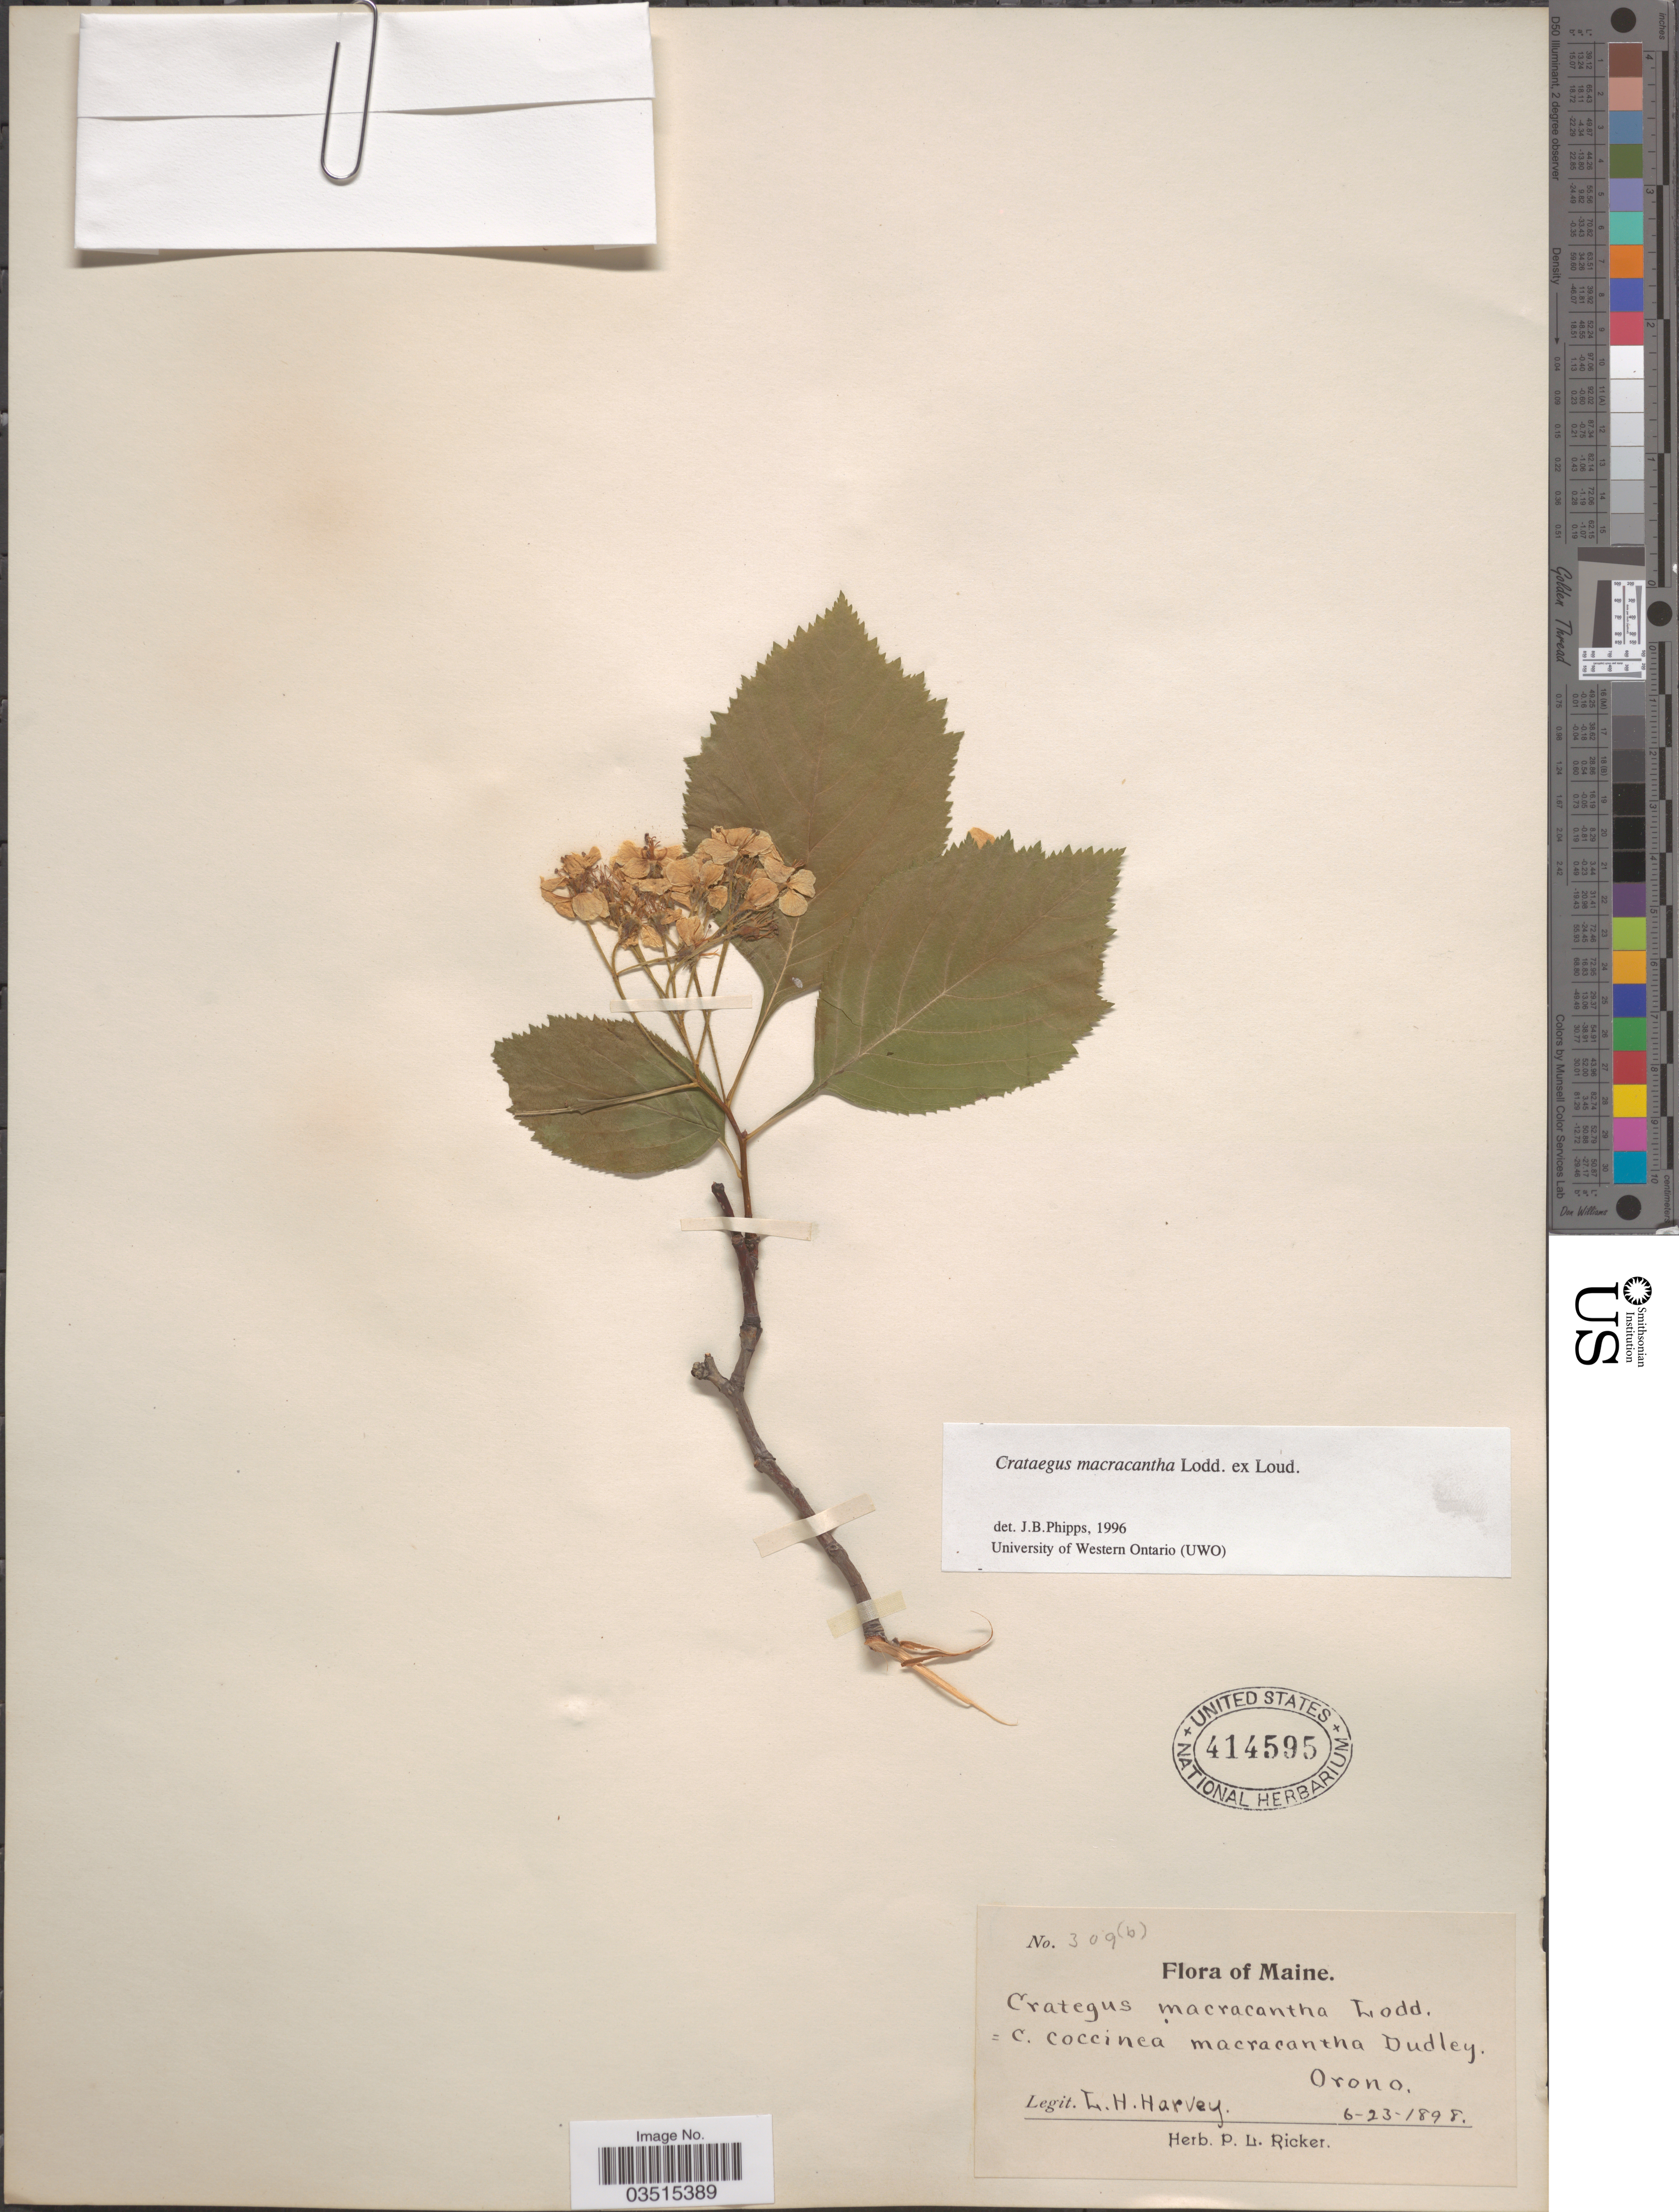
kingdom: Plantae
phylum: Tracheophyta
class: Magnoliopsida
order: Rosales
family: Rosaceae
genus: Crataegus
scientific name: Crataegus macracantha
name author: (Lindl.) Lodd. ex Loudon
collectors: L. H. Harvey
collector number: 309(b)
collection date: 1898-06-23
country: United States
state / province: Maine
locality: Orono.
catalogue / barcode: US 414595